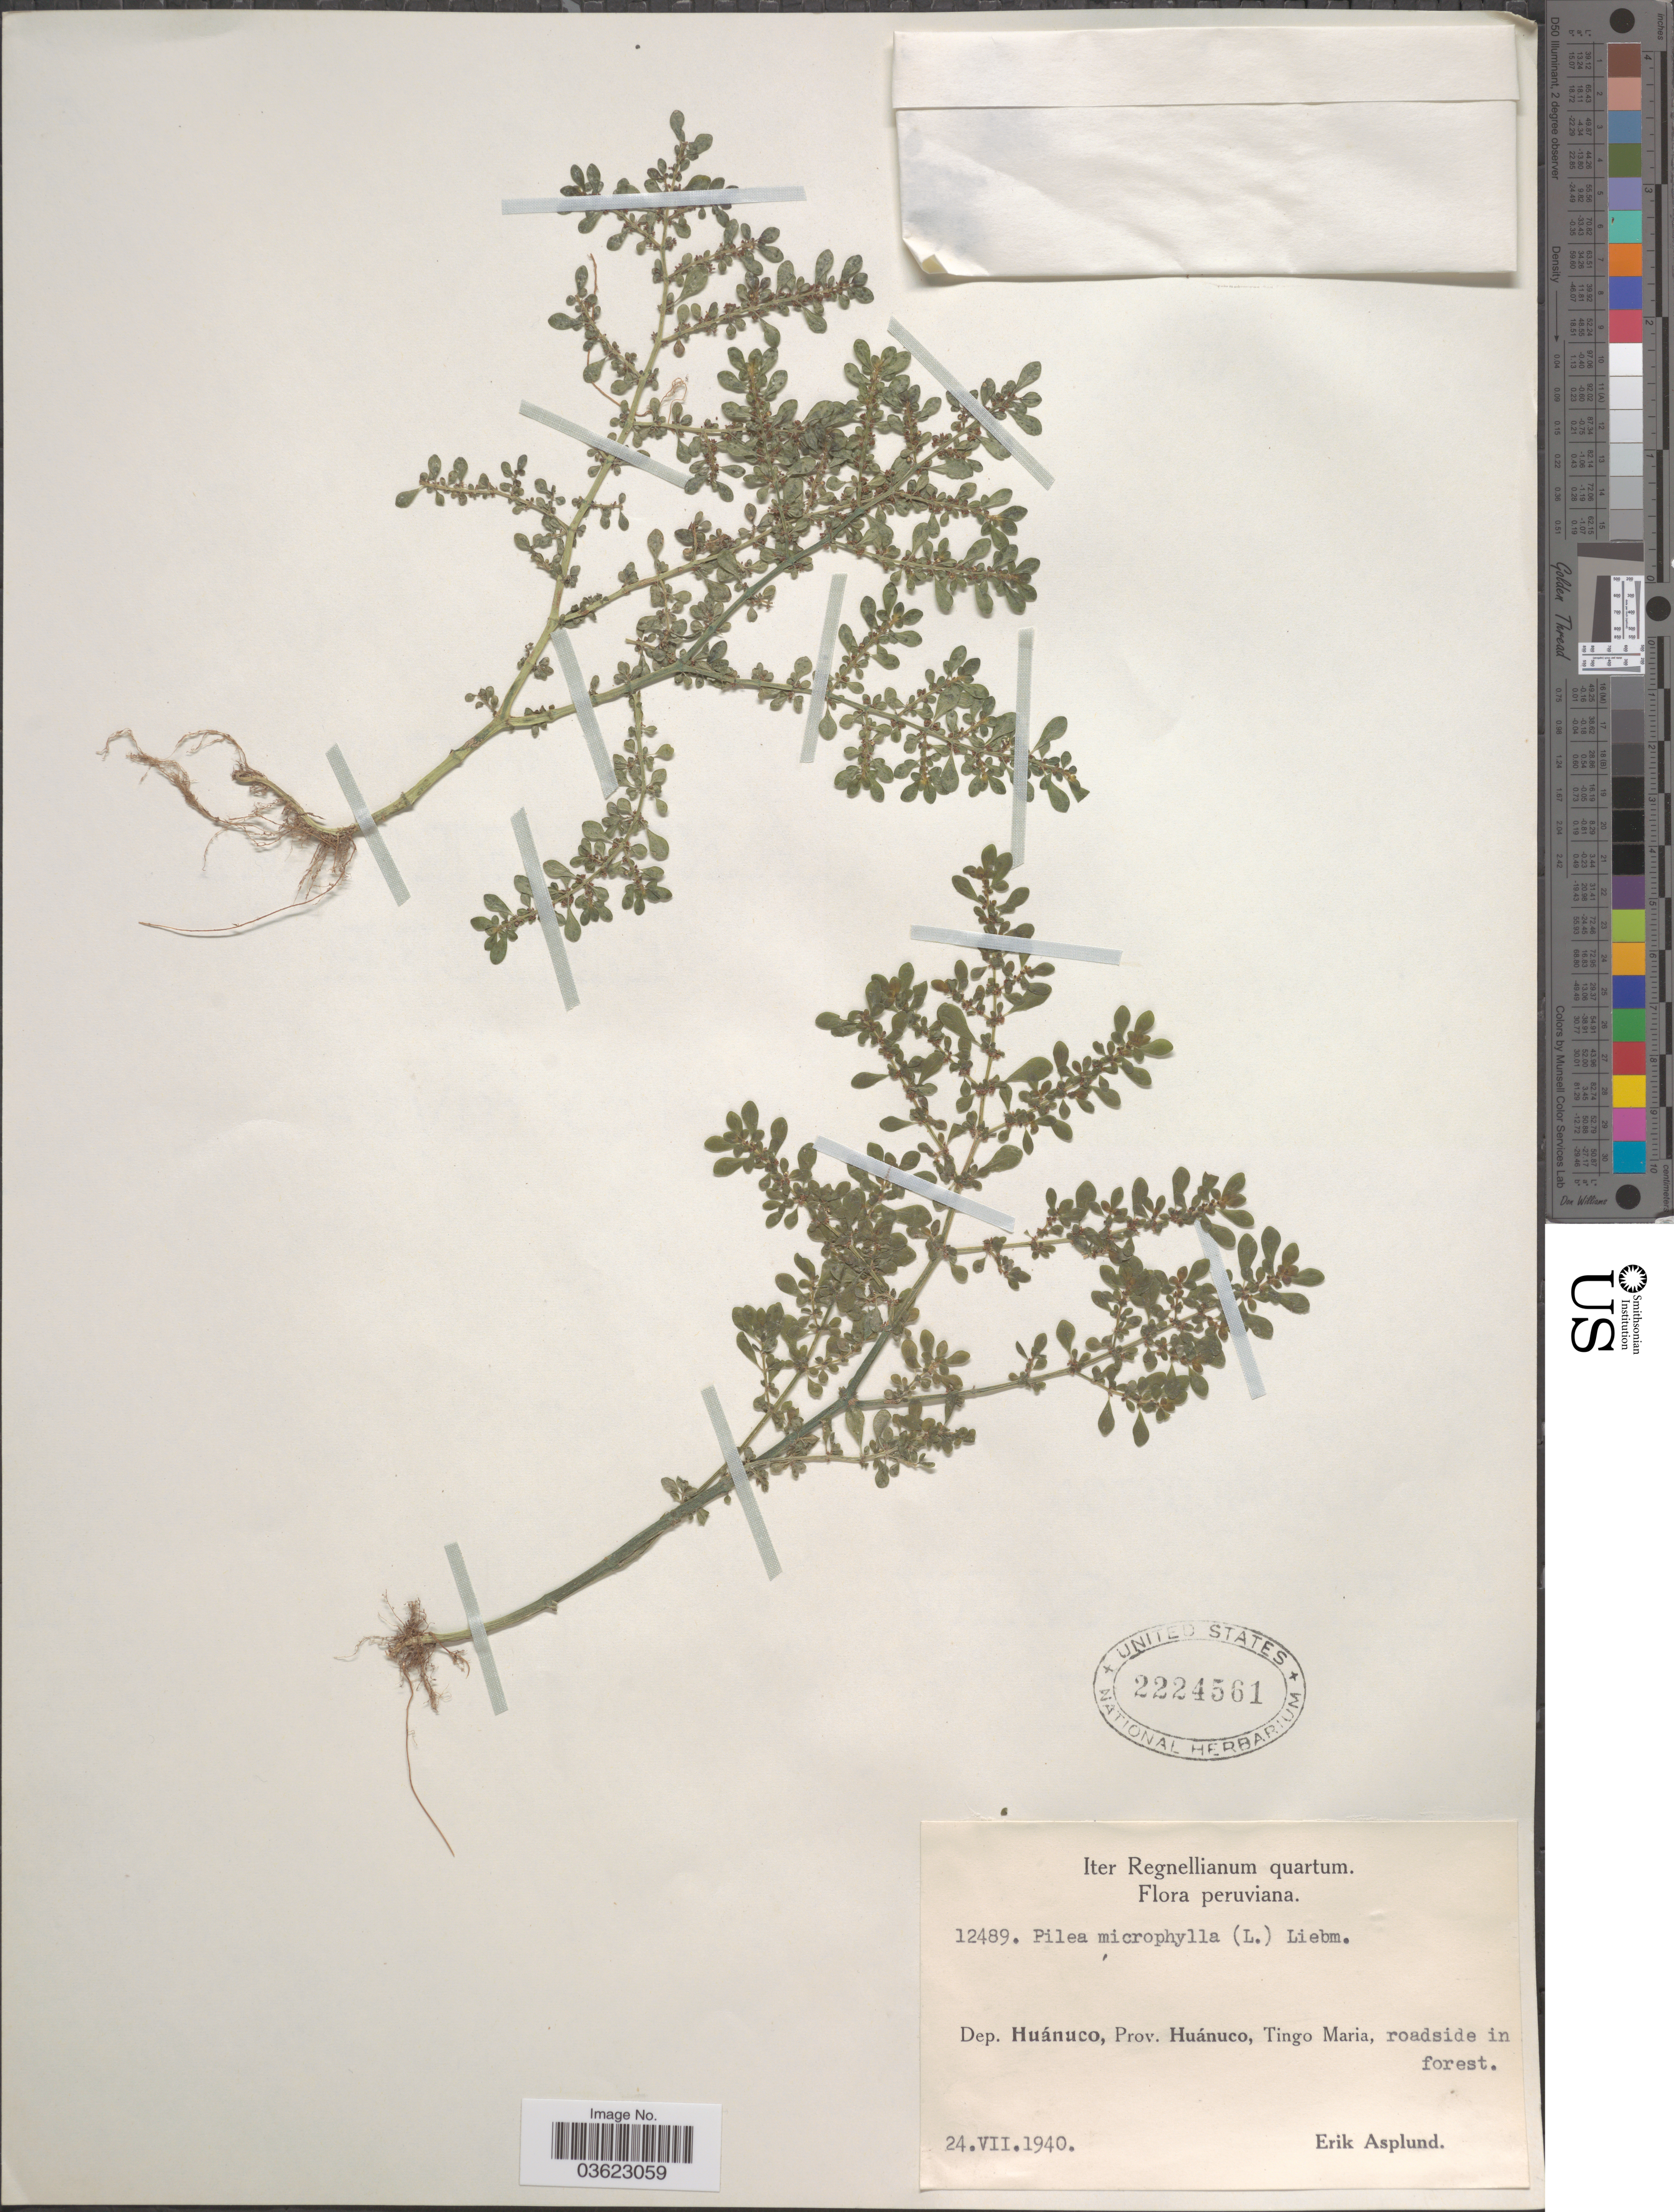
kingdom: Plantae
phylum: Tracheophyta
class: Magnoliopsida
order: Rosales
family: Urticaceae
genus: Pilea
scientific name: Pilea microphylla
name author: (L.) Liebm.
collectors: E. Asplund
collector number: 12489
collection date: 1940-07-24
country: Peru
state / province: Huánuco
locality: Dep. Huánuco, Prov. Huánuco, Tingo Maria.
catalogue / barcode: US 2224561